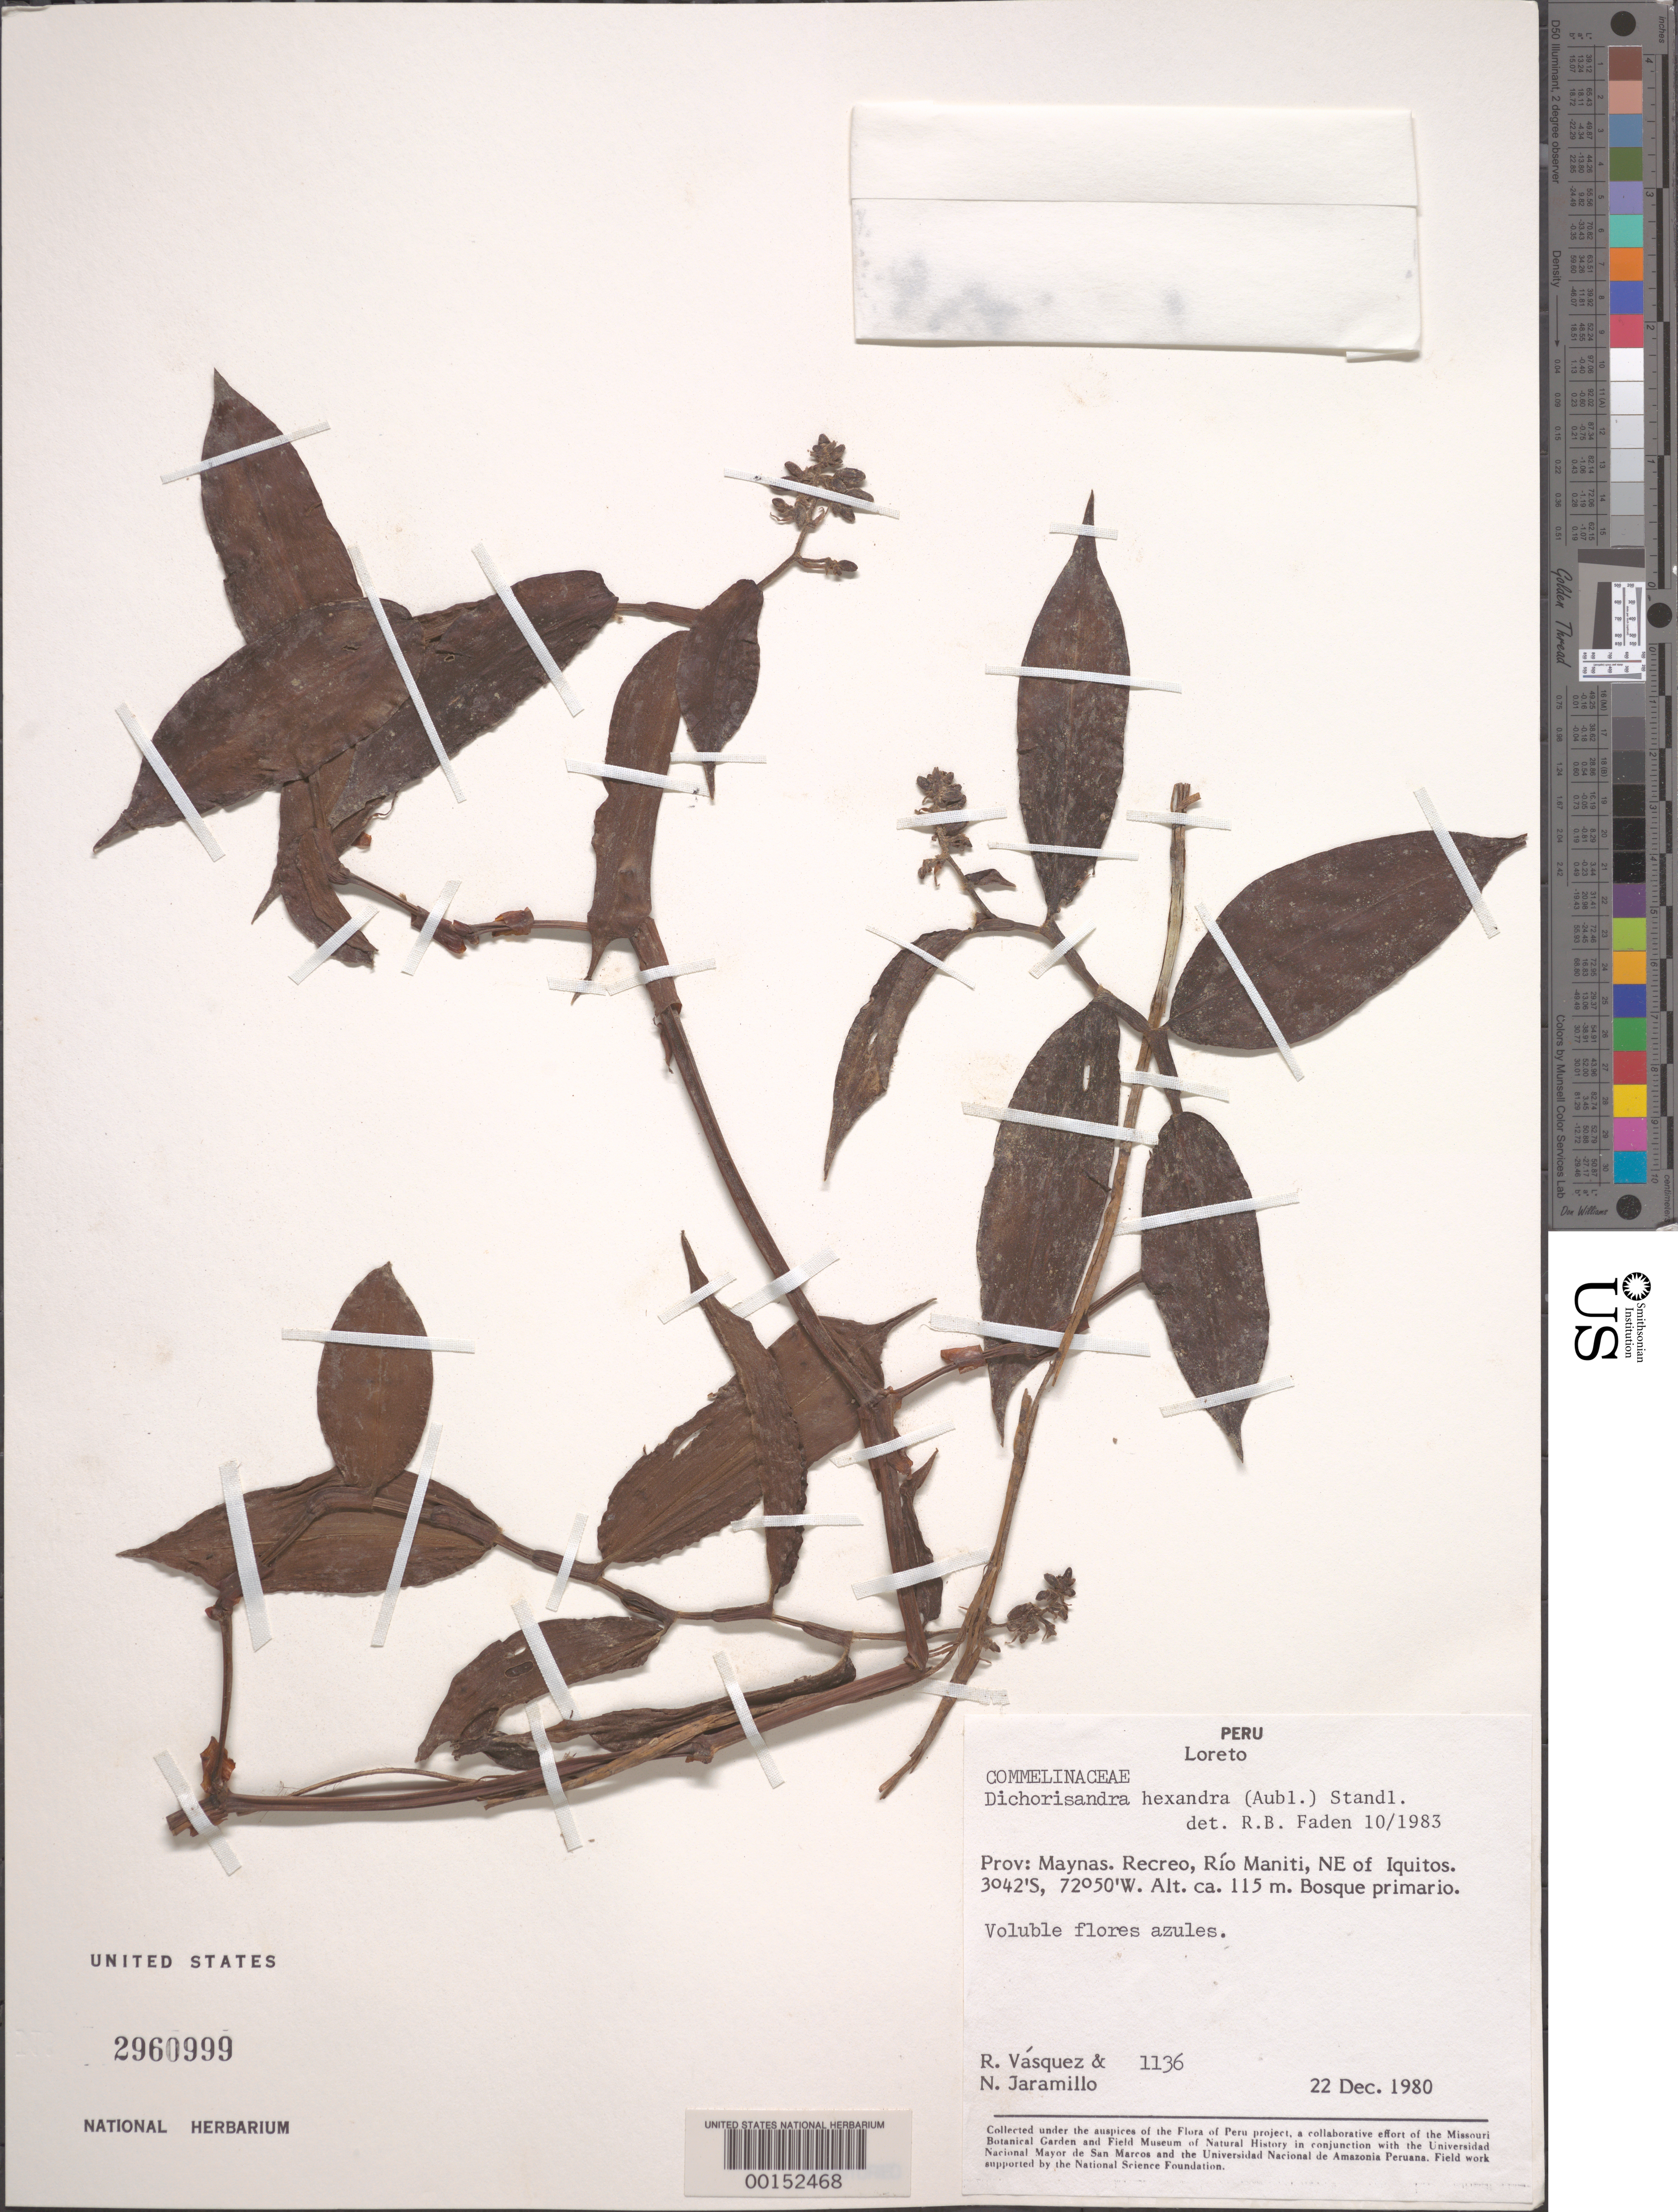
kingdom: Plantae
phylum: Tracheophyta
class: Liliopsida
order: Commelinales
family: Commelinaceae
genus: Dichorisandra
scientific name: Dichorisandra hexandra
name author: (Aubl.) Standl.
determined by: Faden, Robert B., (US), Smithsonian Institution - National Museum of Natural History (UNITED STATES)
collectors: R. Vasquez & N. Jaramillo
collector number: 1136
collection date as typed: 22 Dec 1980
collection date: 1980-12-22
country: Peru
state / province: Loreto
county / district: Maynas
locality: Recrea, rio maniti, ne of iquitos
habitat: Primary forest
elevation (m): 115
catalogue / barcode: US 2960999